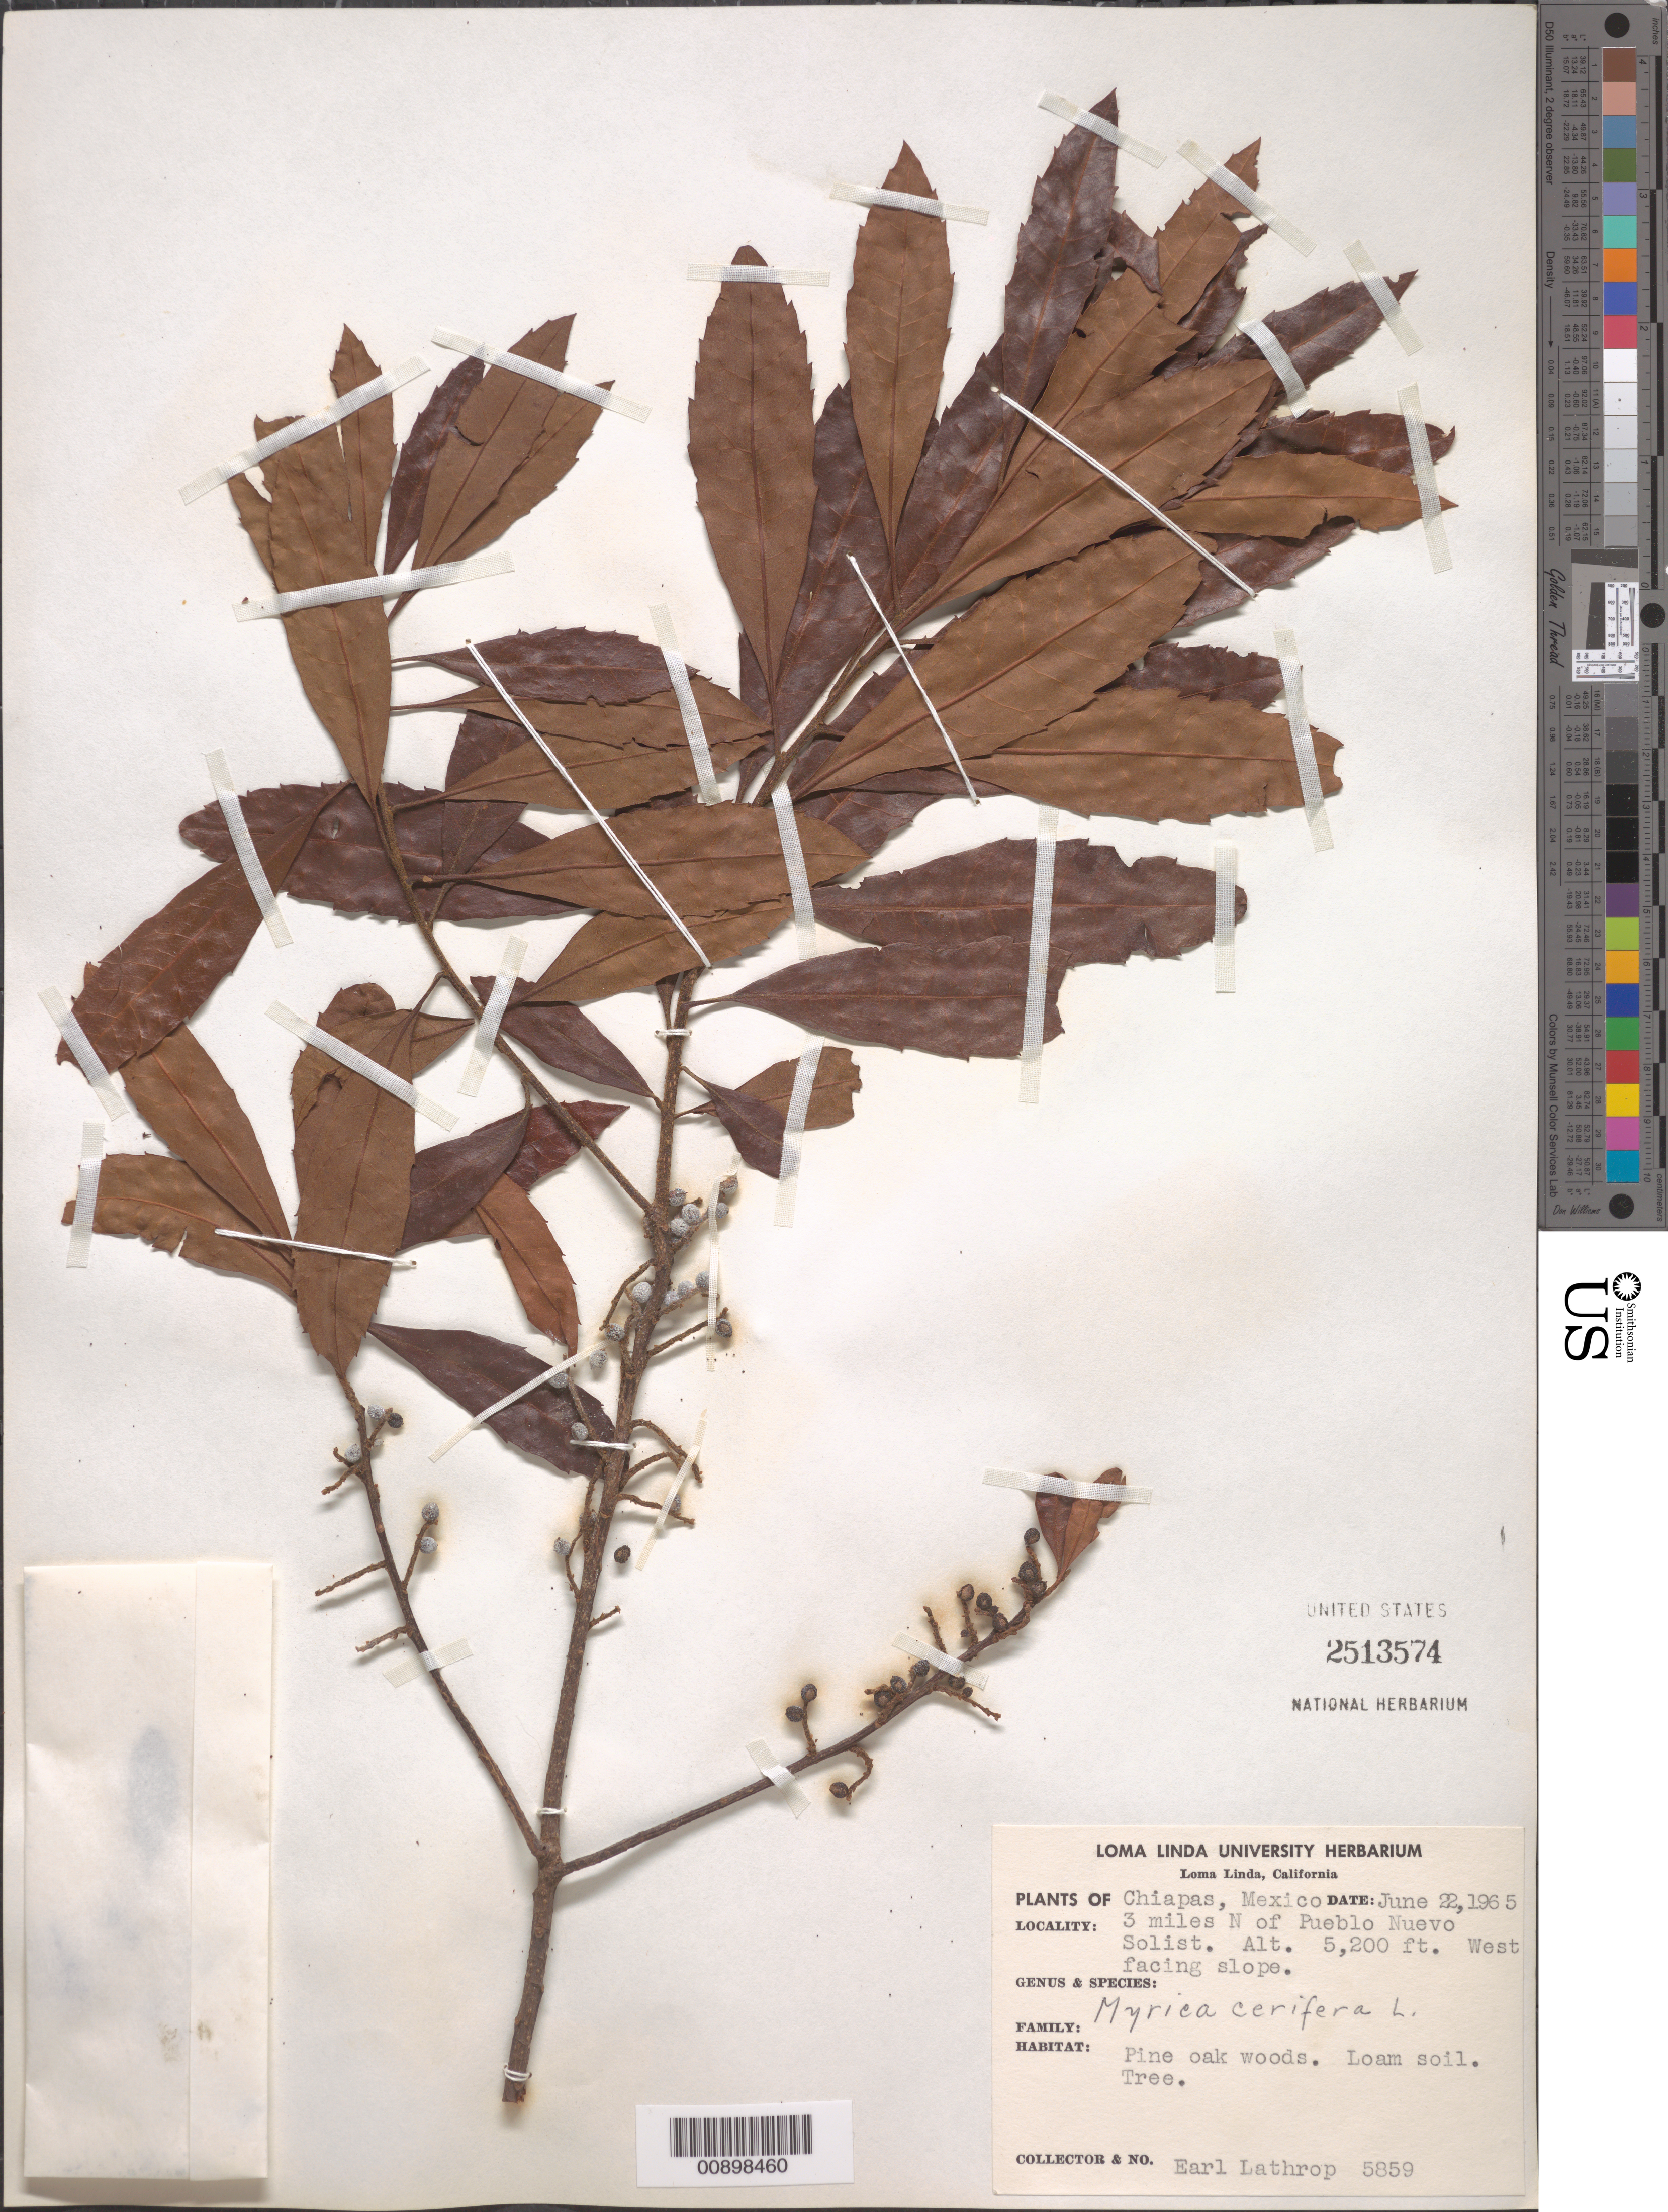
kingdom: Plantae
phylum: Tracheophyta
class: Magnoliopsida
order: Fagales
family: Myricaceae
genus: Morella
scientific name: Morella cerifera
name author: (L.) Small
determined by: Strong, M. T., (US), Smithsonian Institution - National Museum of Natural History (UNITED STATES)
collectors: E. W. Lathrop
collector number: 5859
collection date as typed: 22 Jun 1965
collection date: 1965-06-22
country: Mexico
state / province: Chiapas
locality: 3 miles N of Pueblo Nuevo Solist. Chiapas.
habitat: West facing slope. Pine oak woods. Loam soil.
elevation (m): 1585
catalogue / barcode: US 2513574